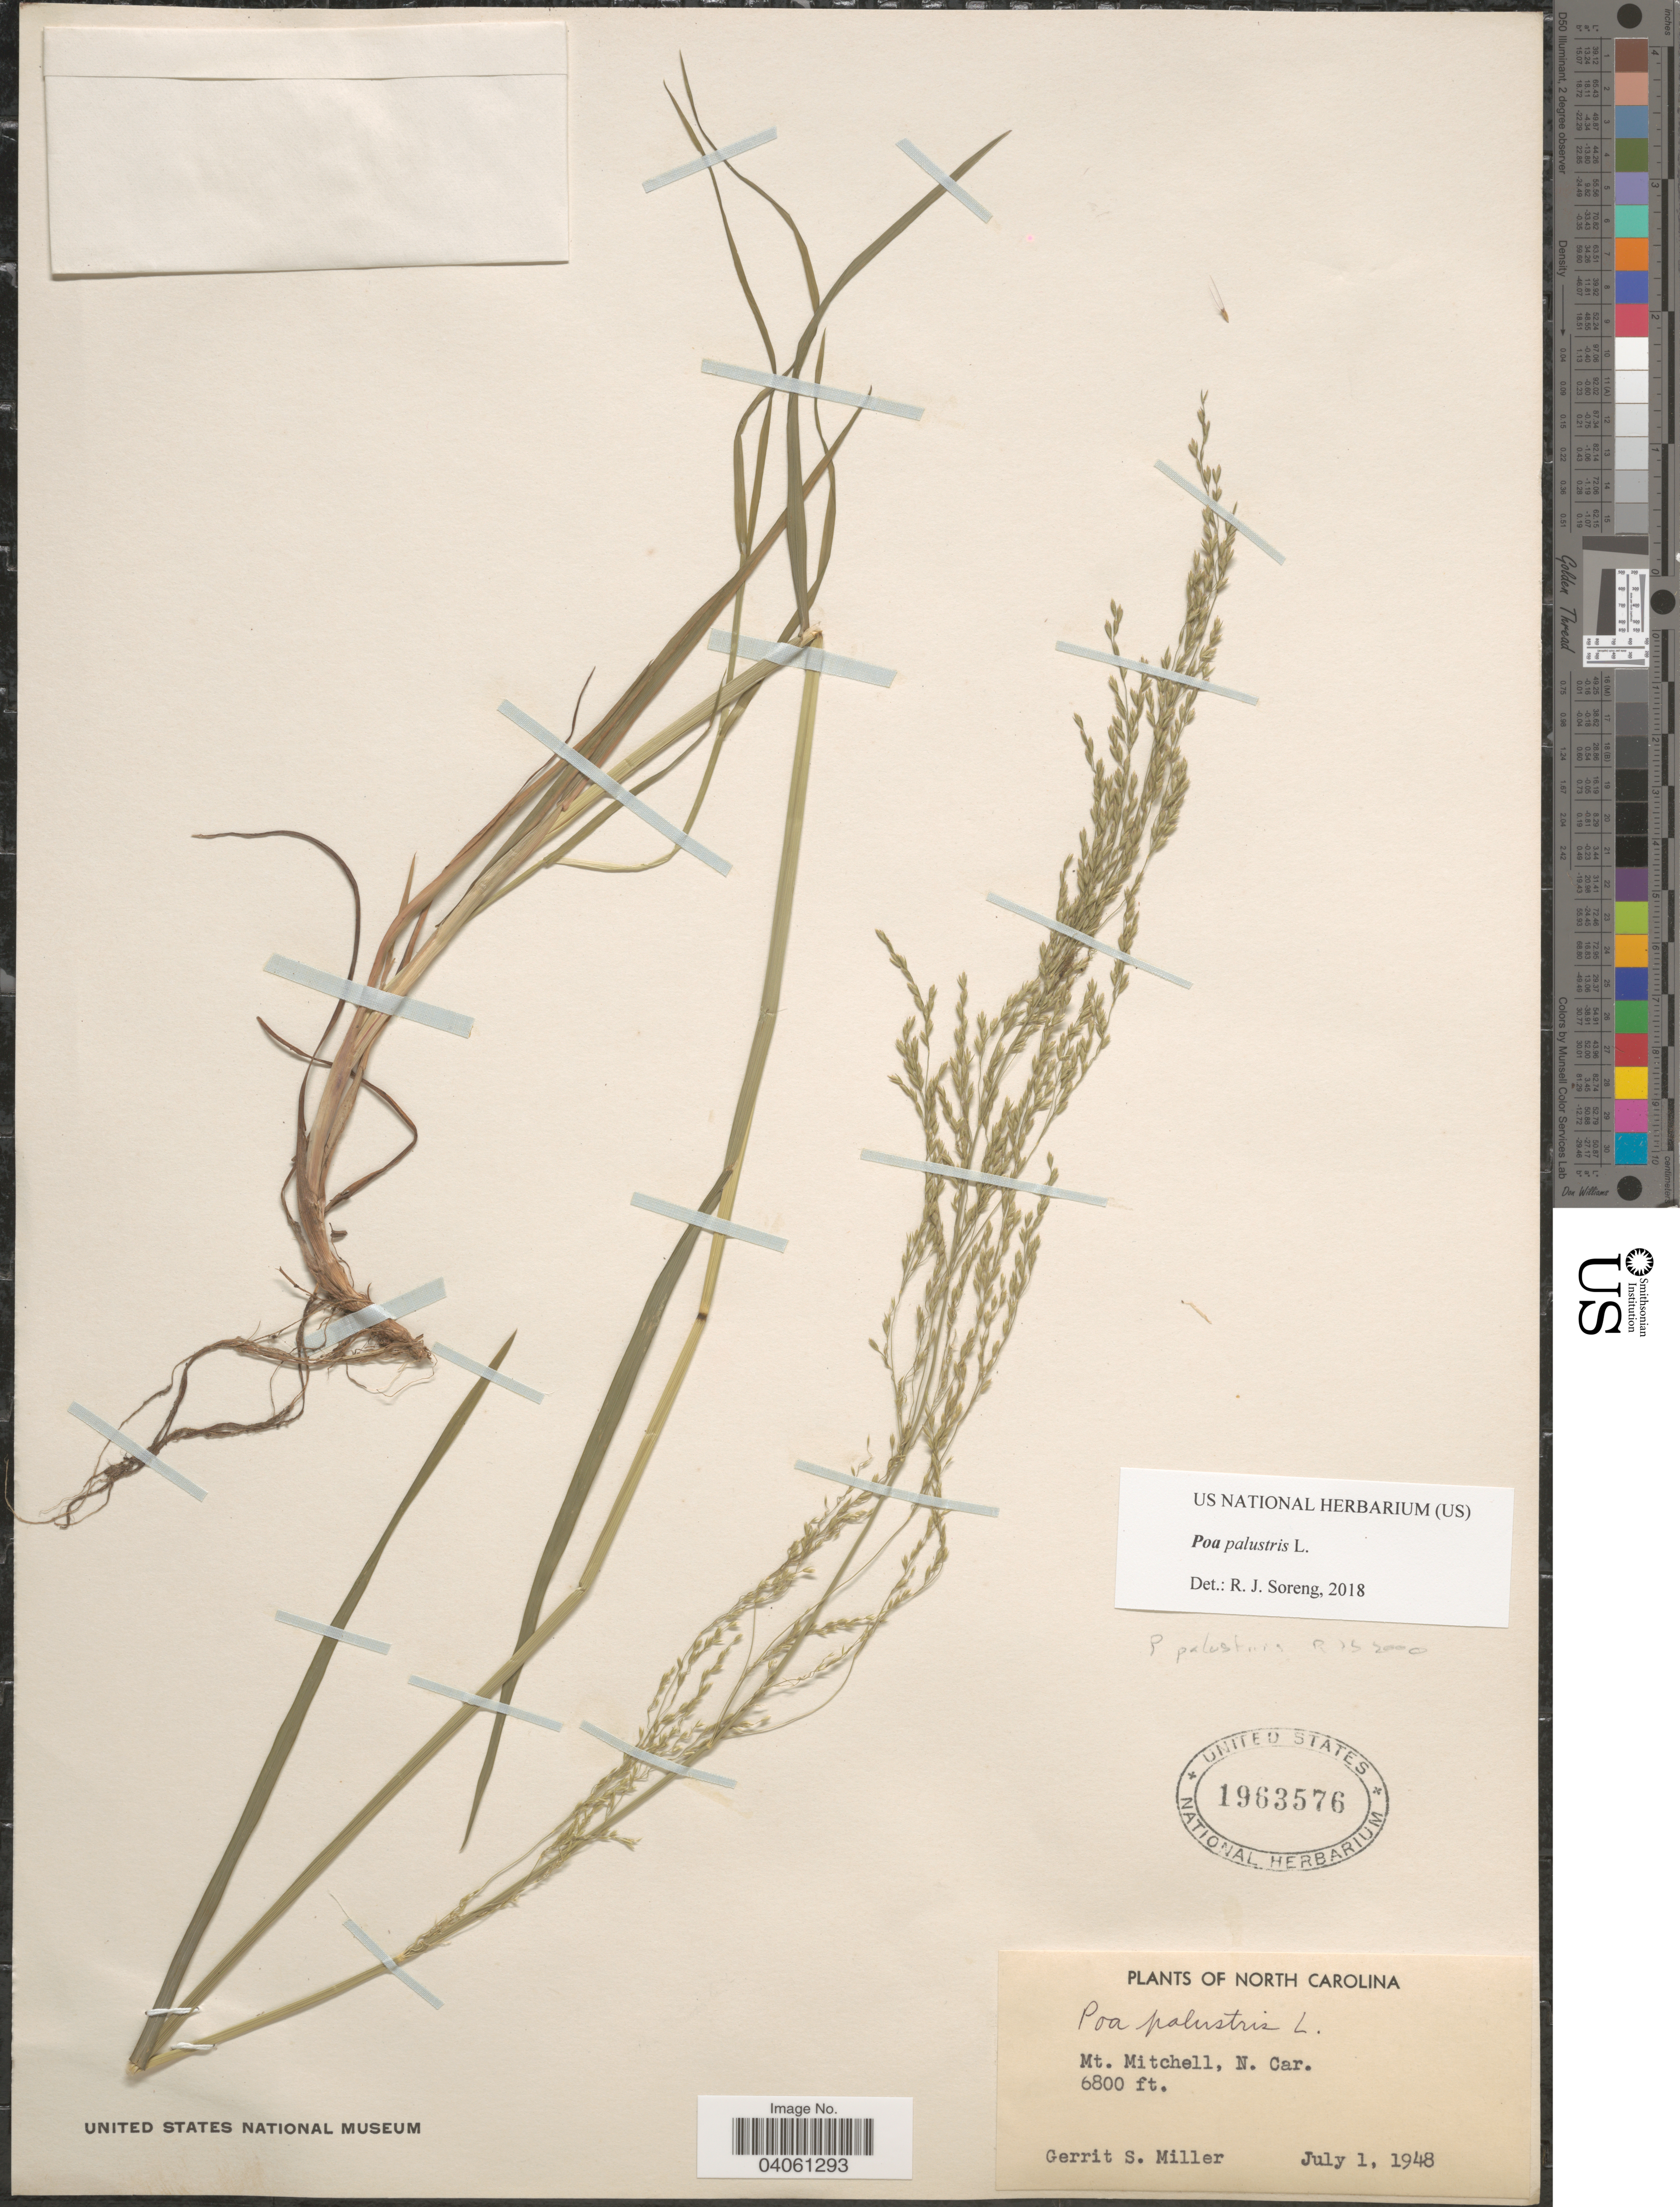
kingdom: Plantae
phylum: Tracheophyta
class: Liliopsida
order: Poales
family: Poaceae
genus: Poa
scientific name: Poa palustris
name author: L.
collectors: G. S. Miller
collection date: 1948-07-01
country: United States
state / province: North Carolina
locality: Mt. Mitchell.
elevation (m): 2073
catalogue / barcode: US 1963576